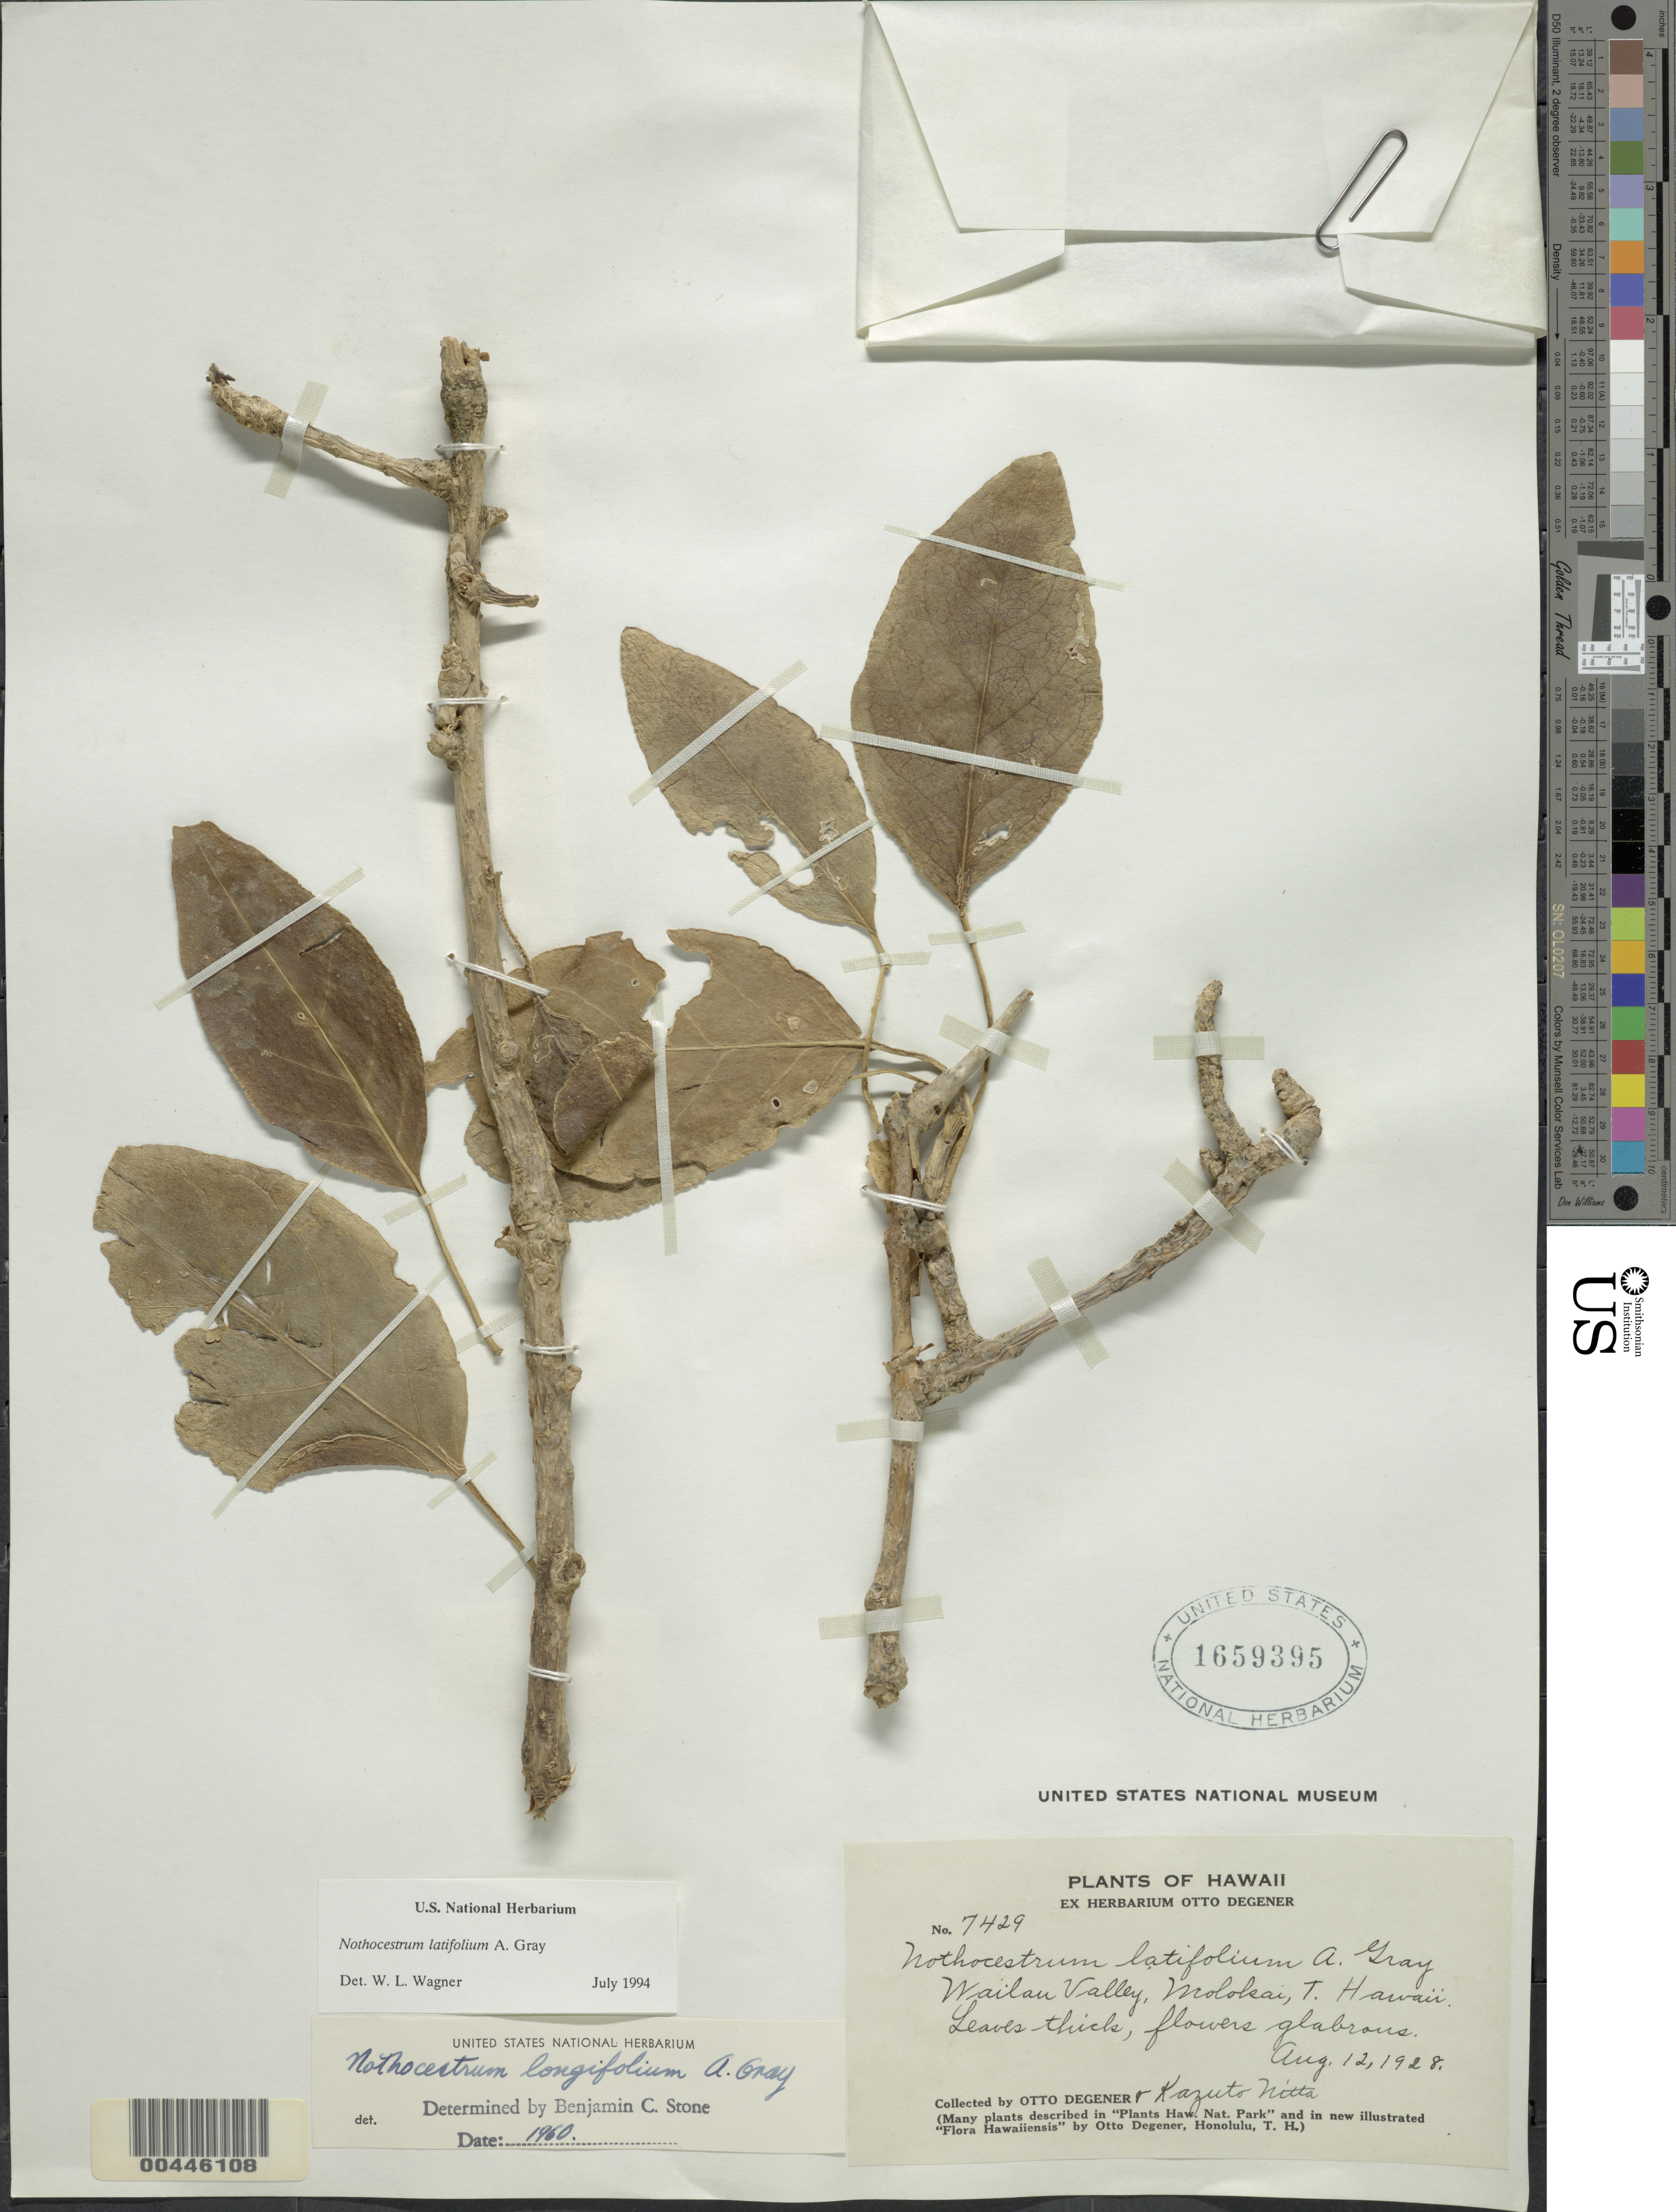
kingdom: Plantae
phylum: Tracheophyta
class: Magnoliopsida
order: Solanales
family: Solanaceae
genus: Nothocestrum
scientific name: Nothocestrum latifolium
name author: A. Gray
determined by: Wagner, W. L., (BOT), Smithsonian Institution - National Museum of Natural History (UNITED STATES)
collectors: O. Degener & K. Nitta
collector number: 7429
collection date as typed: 12 Aug 1928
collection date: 1928-08-12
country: United States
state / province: Hawaii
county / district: Maui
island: Moloka'i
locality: Wailau Valley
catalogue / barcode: US 1659395